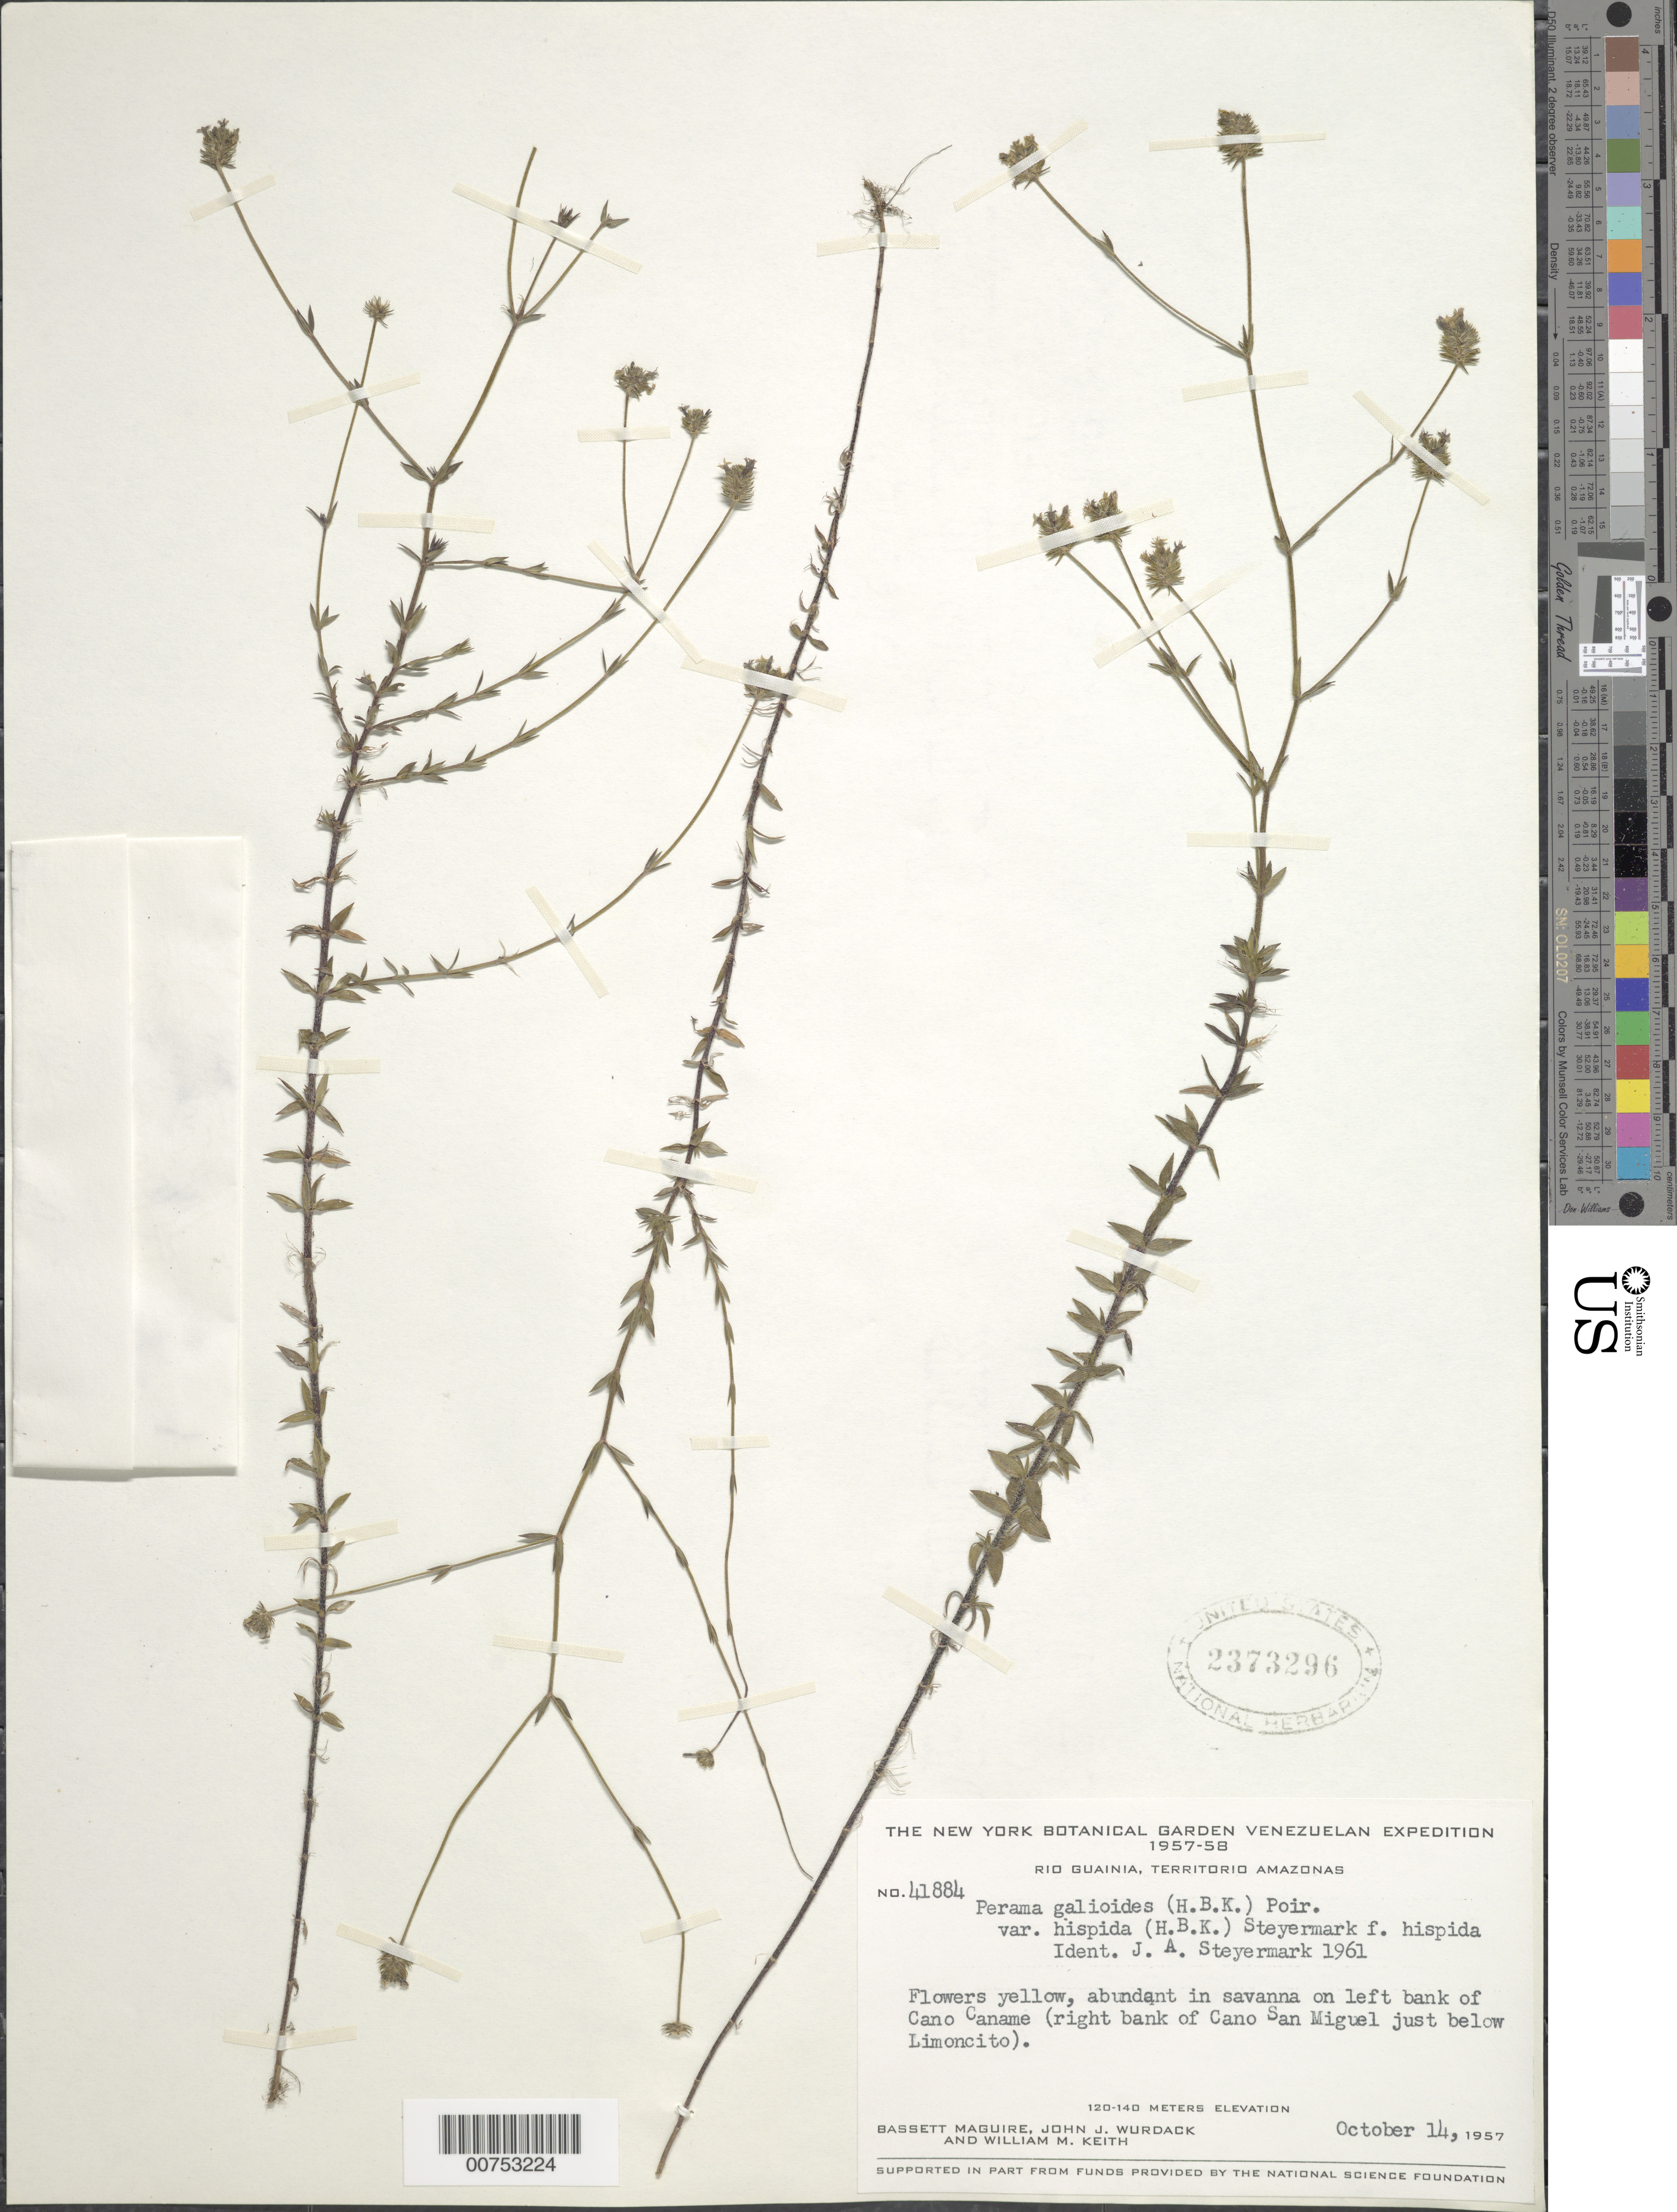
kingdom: Plantae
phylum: Tracheophyta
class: Magnoliopsida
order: Gentianales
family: Rubiaceae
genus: Perama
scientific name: Perama galioides f. hispida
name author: (Kunth) Steyerm.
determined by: Steyermark, Julian A., (VEN)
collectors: B. Maguire, J. J. Wurdack & W. Keith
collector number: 41884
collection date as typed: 14-Oct-57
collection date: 1957-10-14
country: Venezuela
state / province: Amazonas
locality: Río Guainía, Caño Caname, right bank of Caño San Miguel, below Limoncito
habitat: Savanna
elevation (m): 120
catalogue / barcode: US 2373296